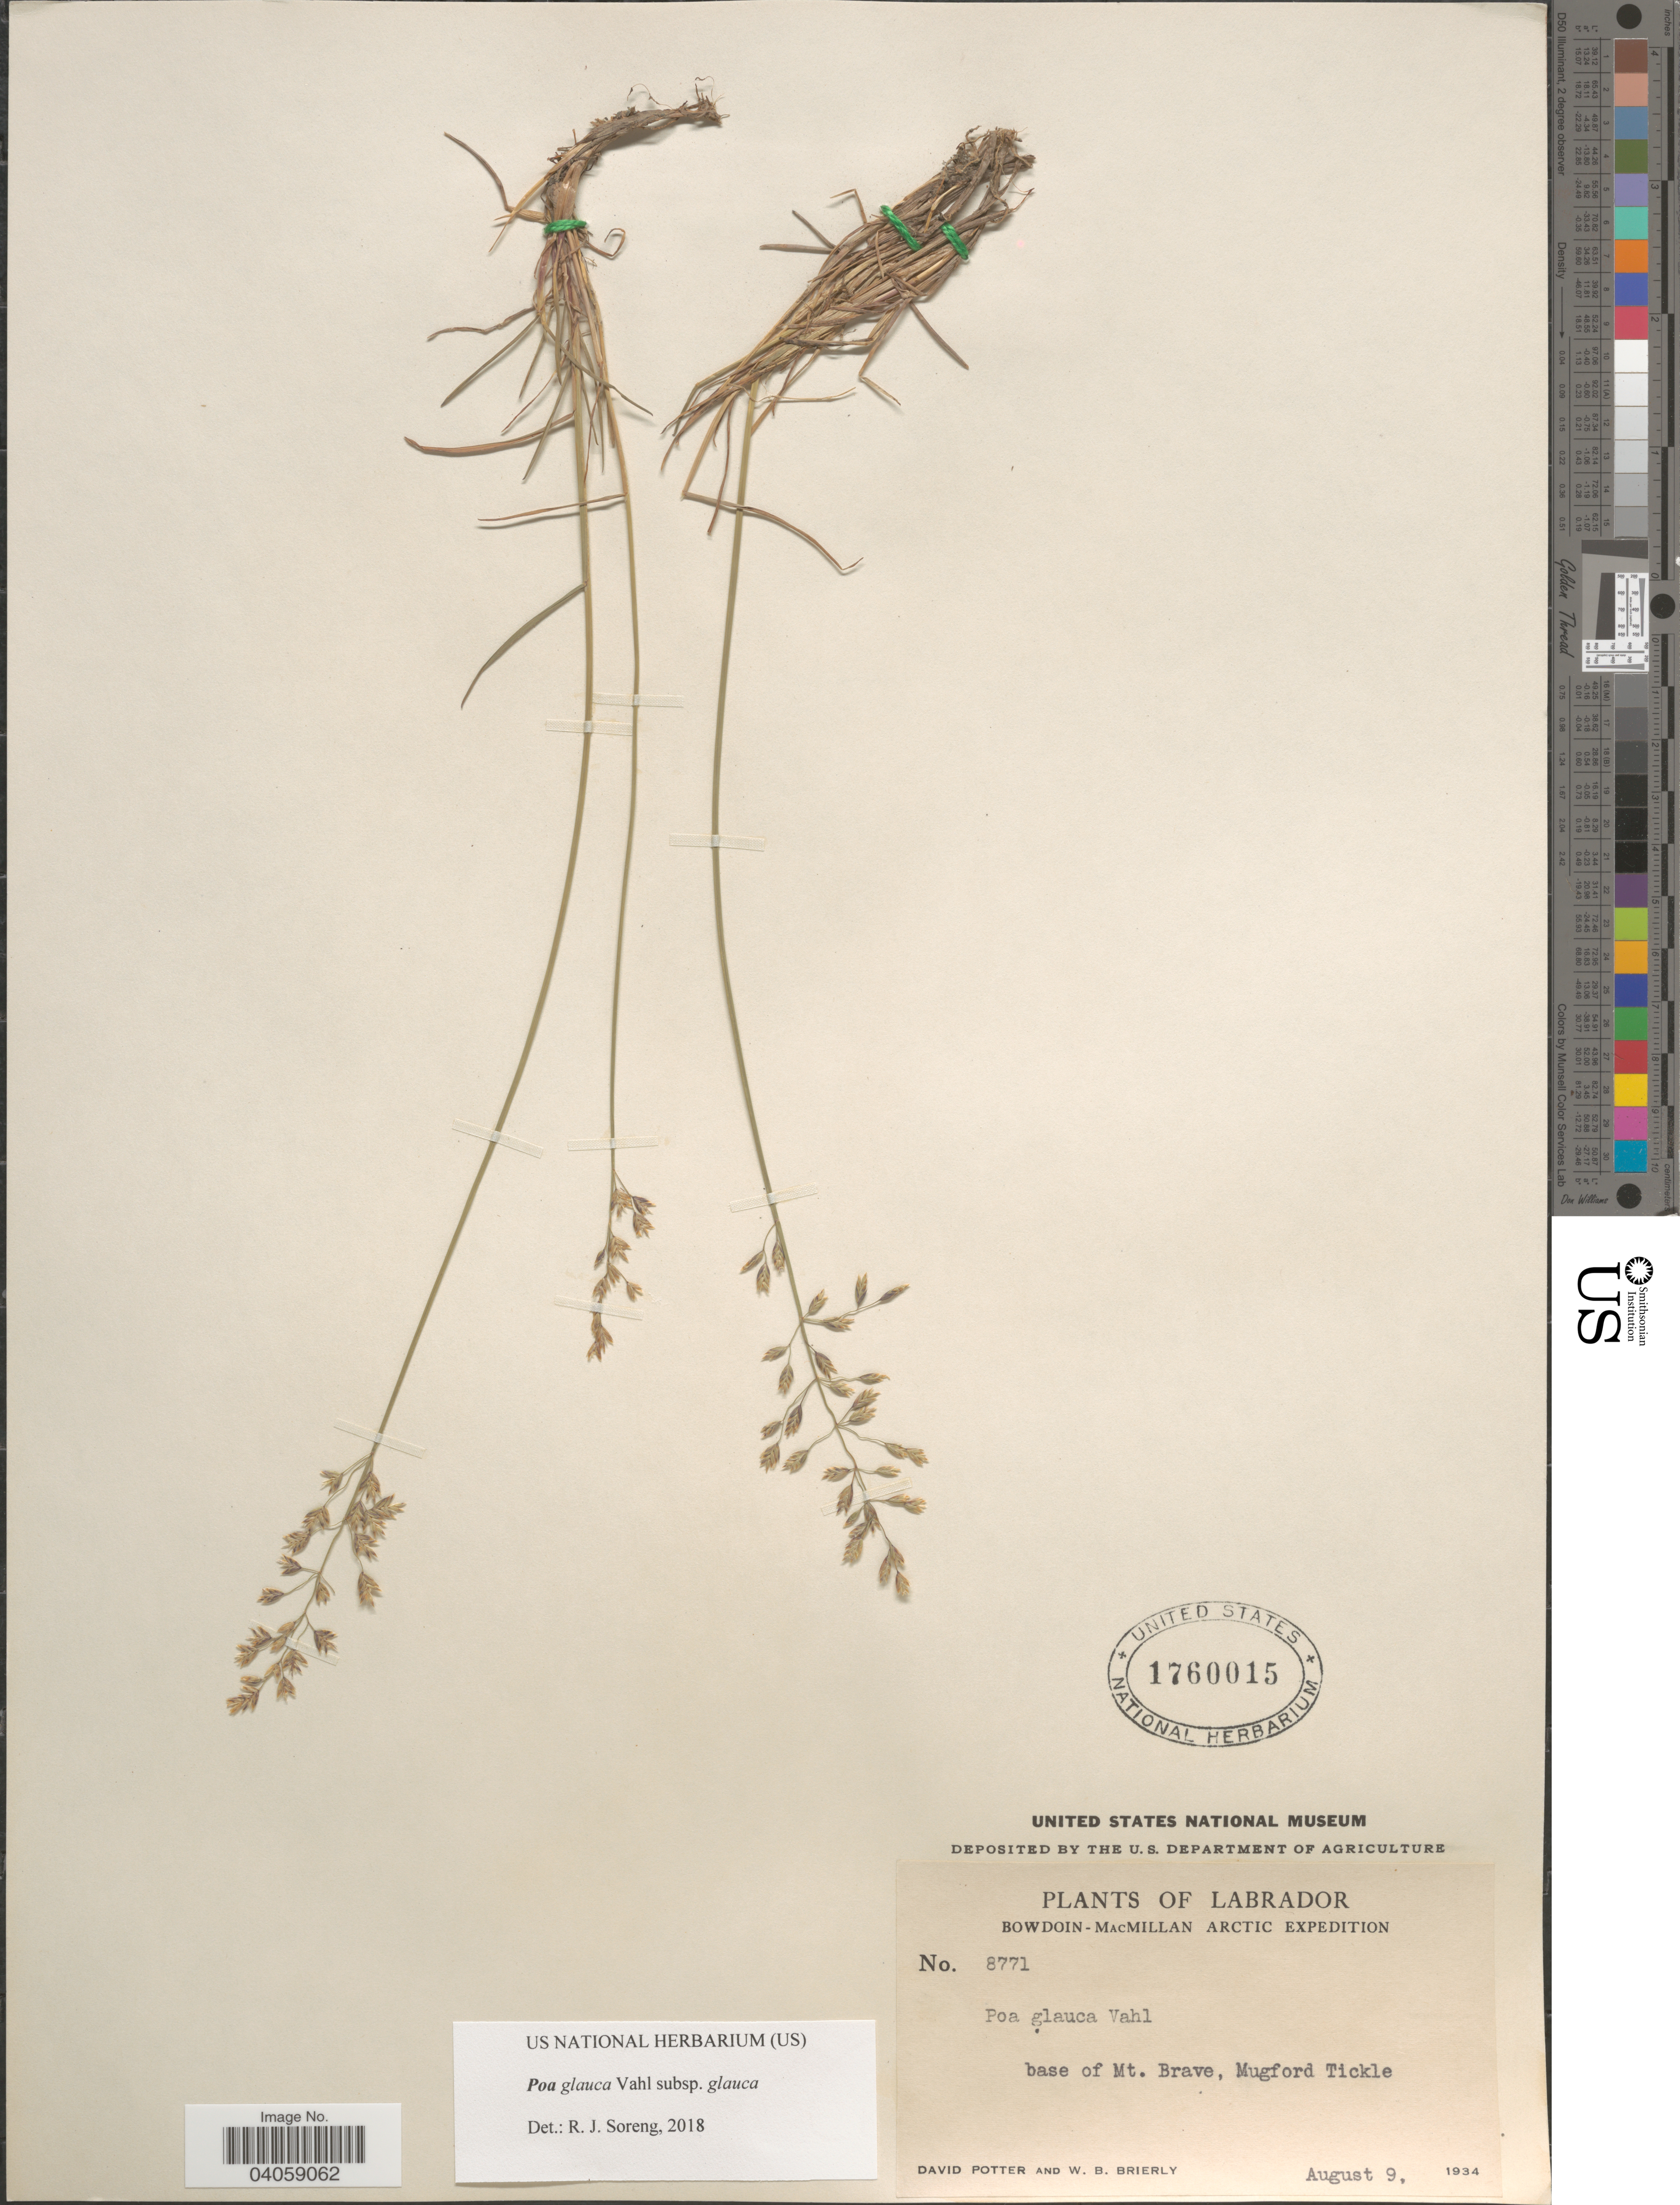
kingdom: Plantae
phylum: Tracheophyta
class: Liliopsida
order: Poales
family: Poaceae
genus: Poa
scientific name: Poa glauca subsp. glauca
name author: Vahl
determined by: Soreng, Robert J., Research Associate (BOT), Smithsonian Institution - National Museum of Natural History (UNITED STATES)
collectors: D. Potter & W. Brierly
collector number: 8771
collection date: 1934-08-09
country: Canada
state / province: Newfoundland and Labrador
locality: Labrador. Base of Mt. Brave, Mugford Tickle.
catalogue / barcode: US 1760015